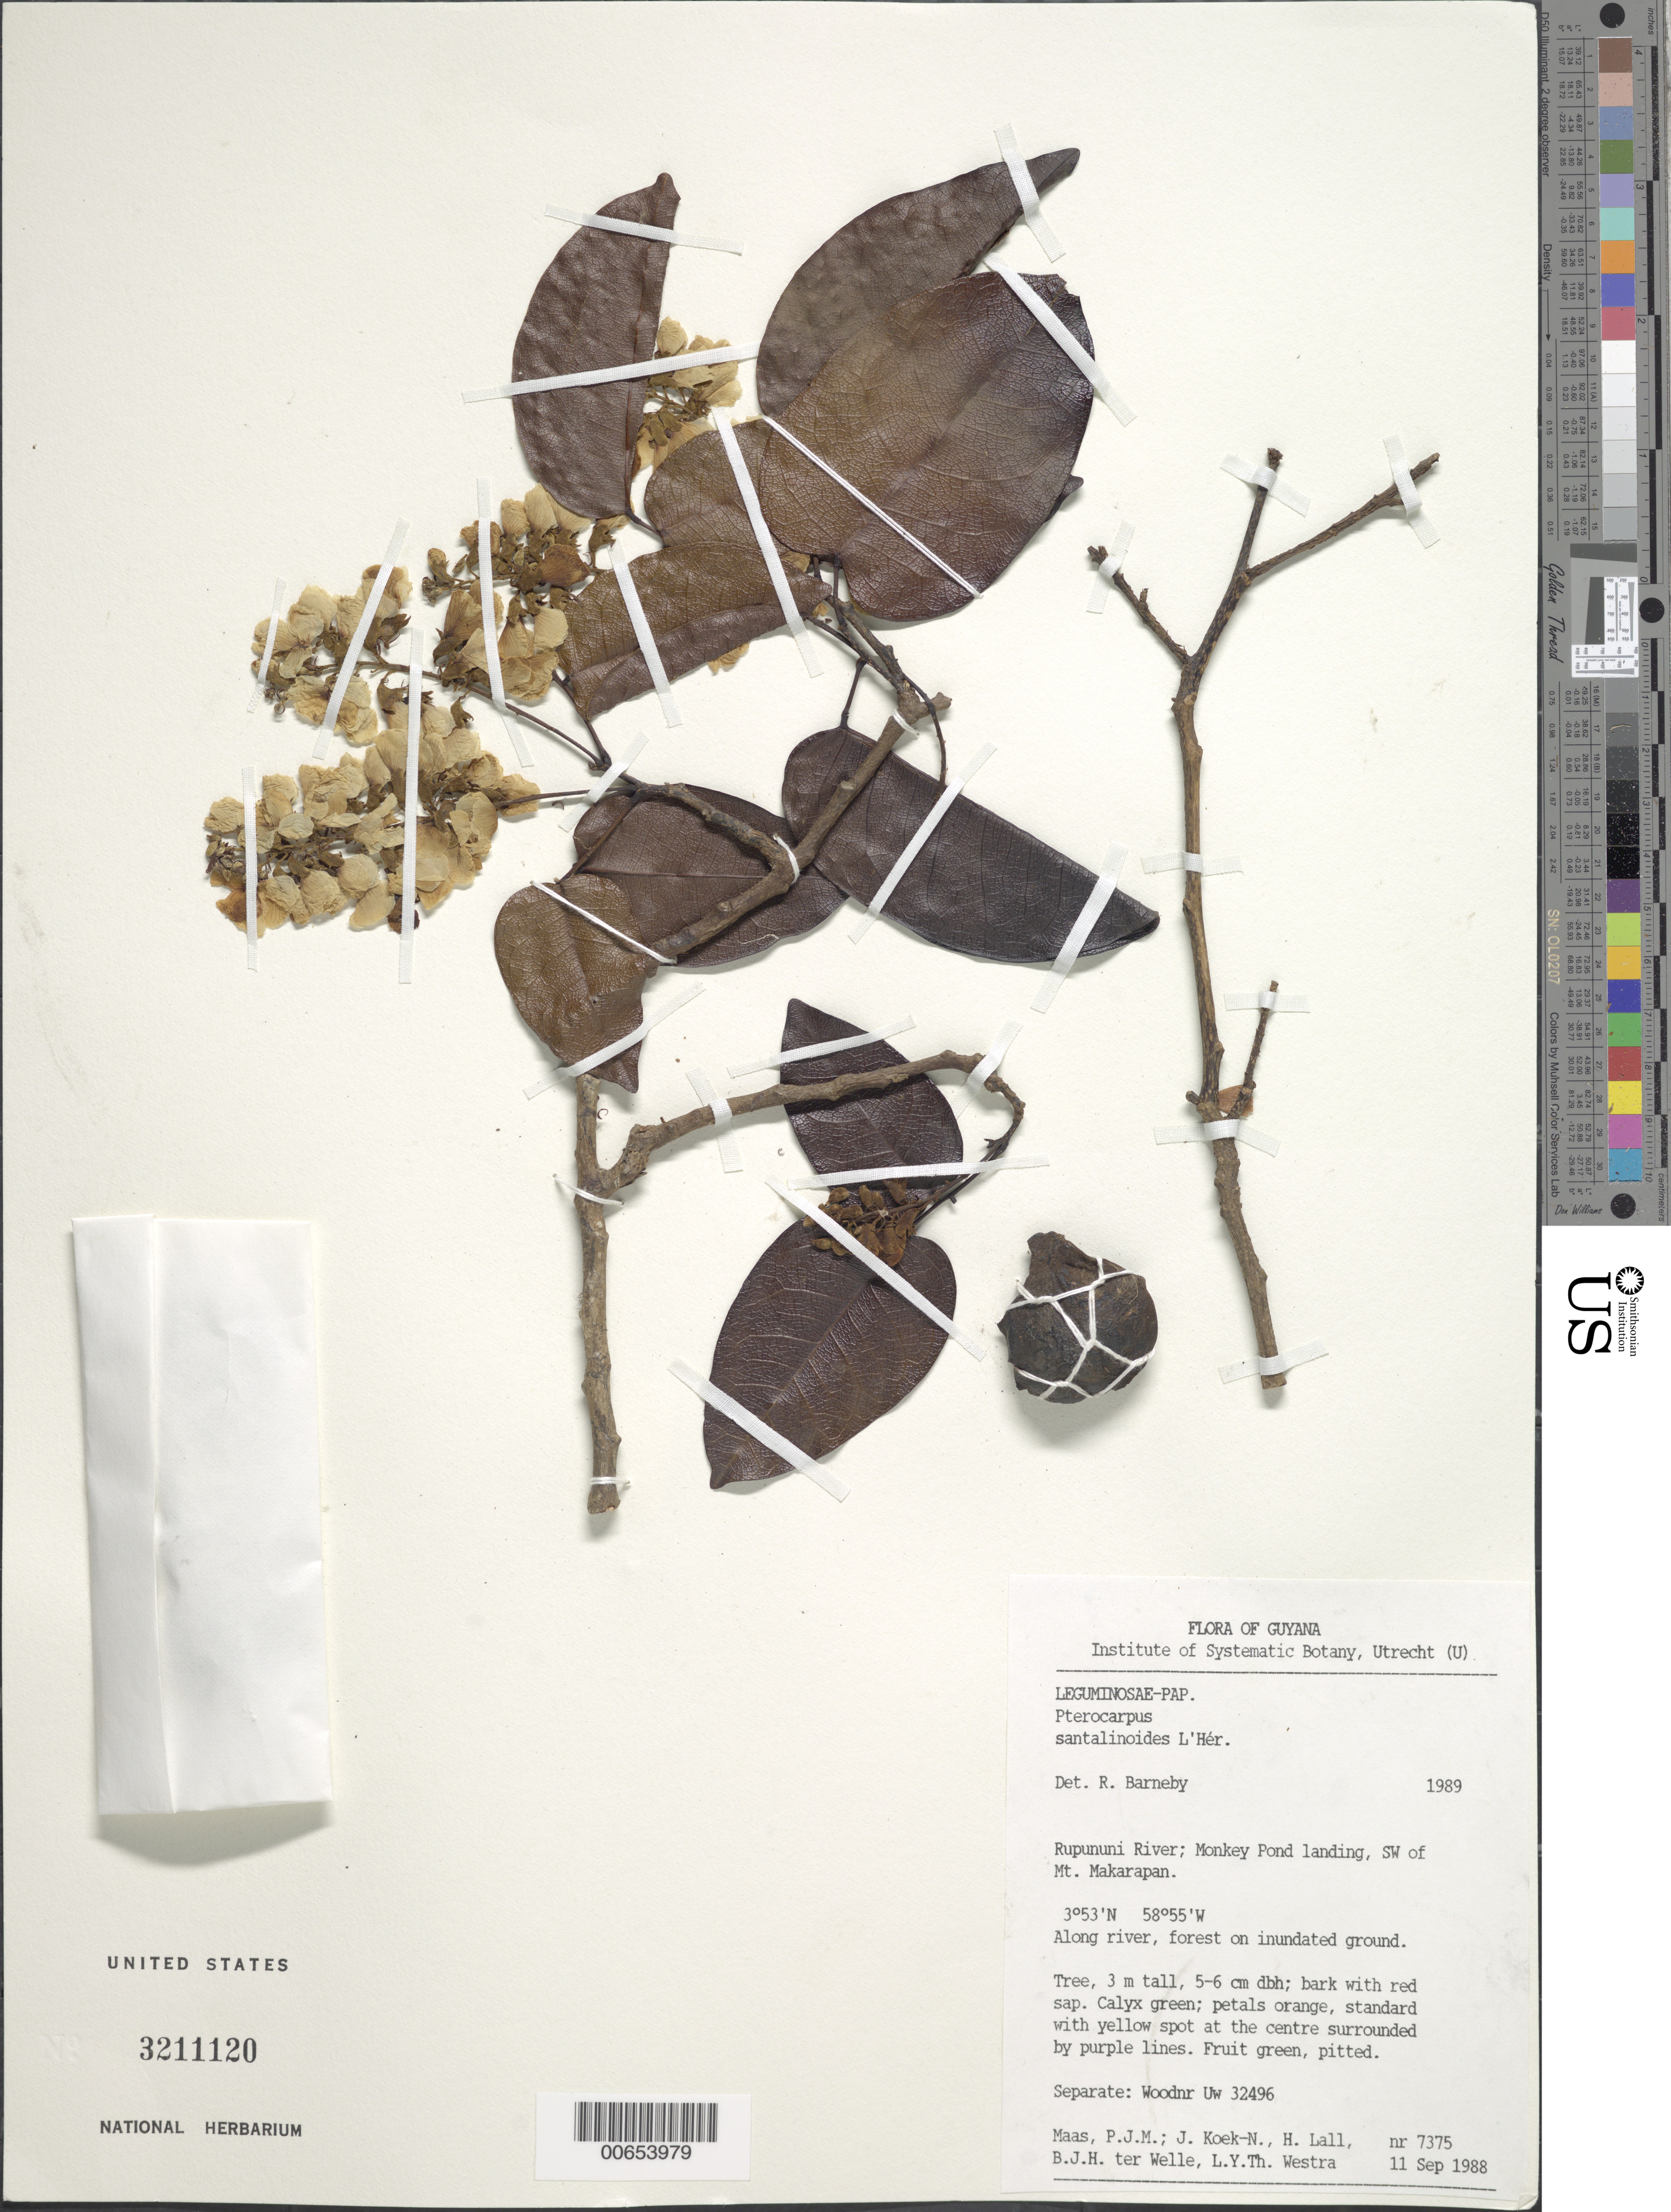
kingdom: Plantae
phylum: Tracheophyta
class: Magnoliopsida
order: Fabales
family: Fabaceae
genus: Pterocarpus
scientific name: Pterocarpus santalinoides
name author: L'Hér. ex DC.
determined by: Barneby, Rupert C., (NY)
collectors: P. Maas, J. Koek-Noorman, H. Lall, B. Welle & L. Y. T. Westra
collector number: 7375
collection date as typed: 11-Sep-88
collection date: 1988-09-11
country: Guyana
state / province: U. Takutu-U. Essequibo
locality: Rupununi River, Monkey Pond landing, SW of Mt. Makarapan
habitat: Along river, forest on inundated ground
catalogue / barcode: US 3211120